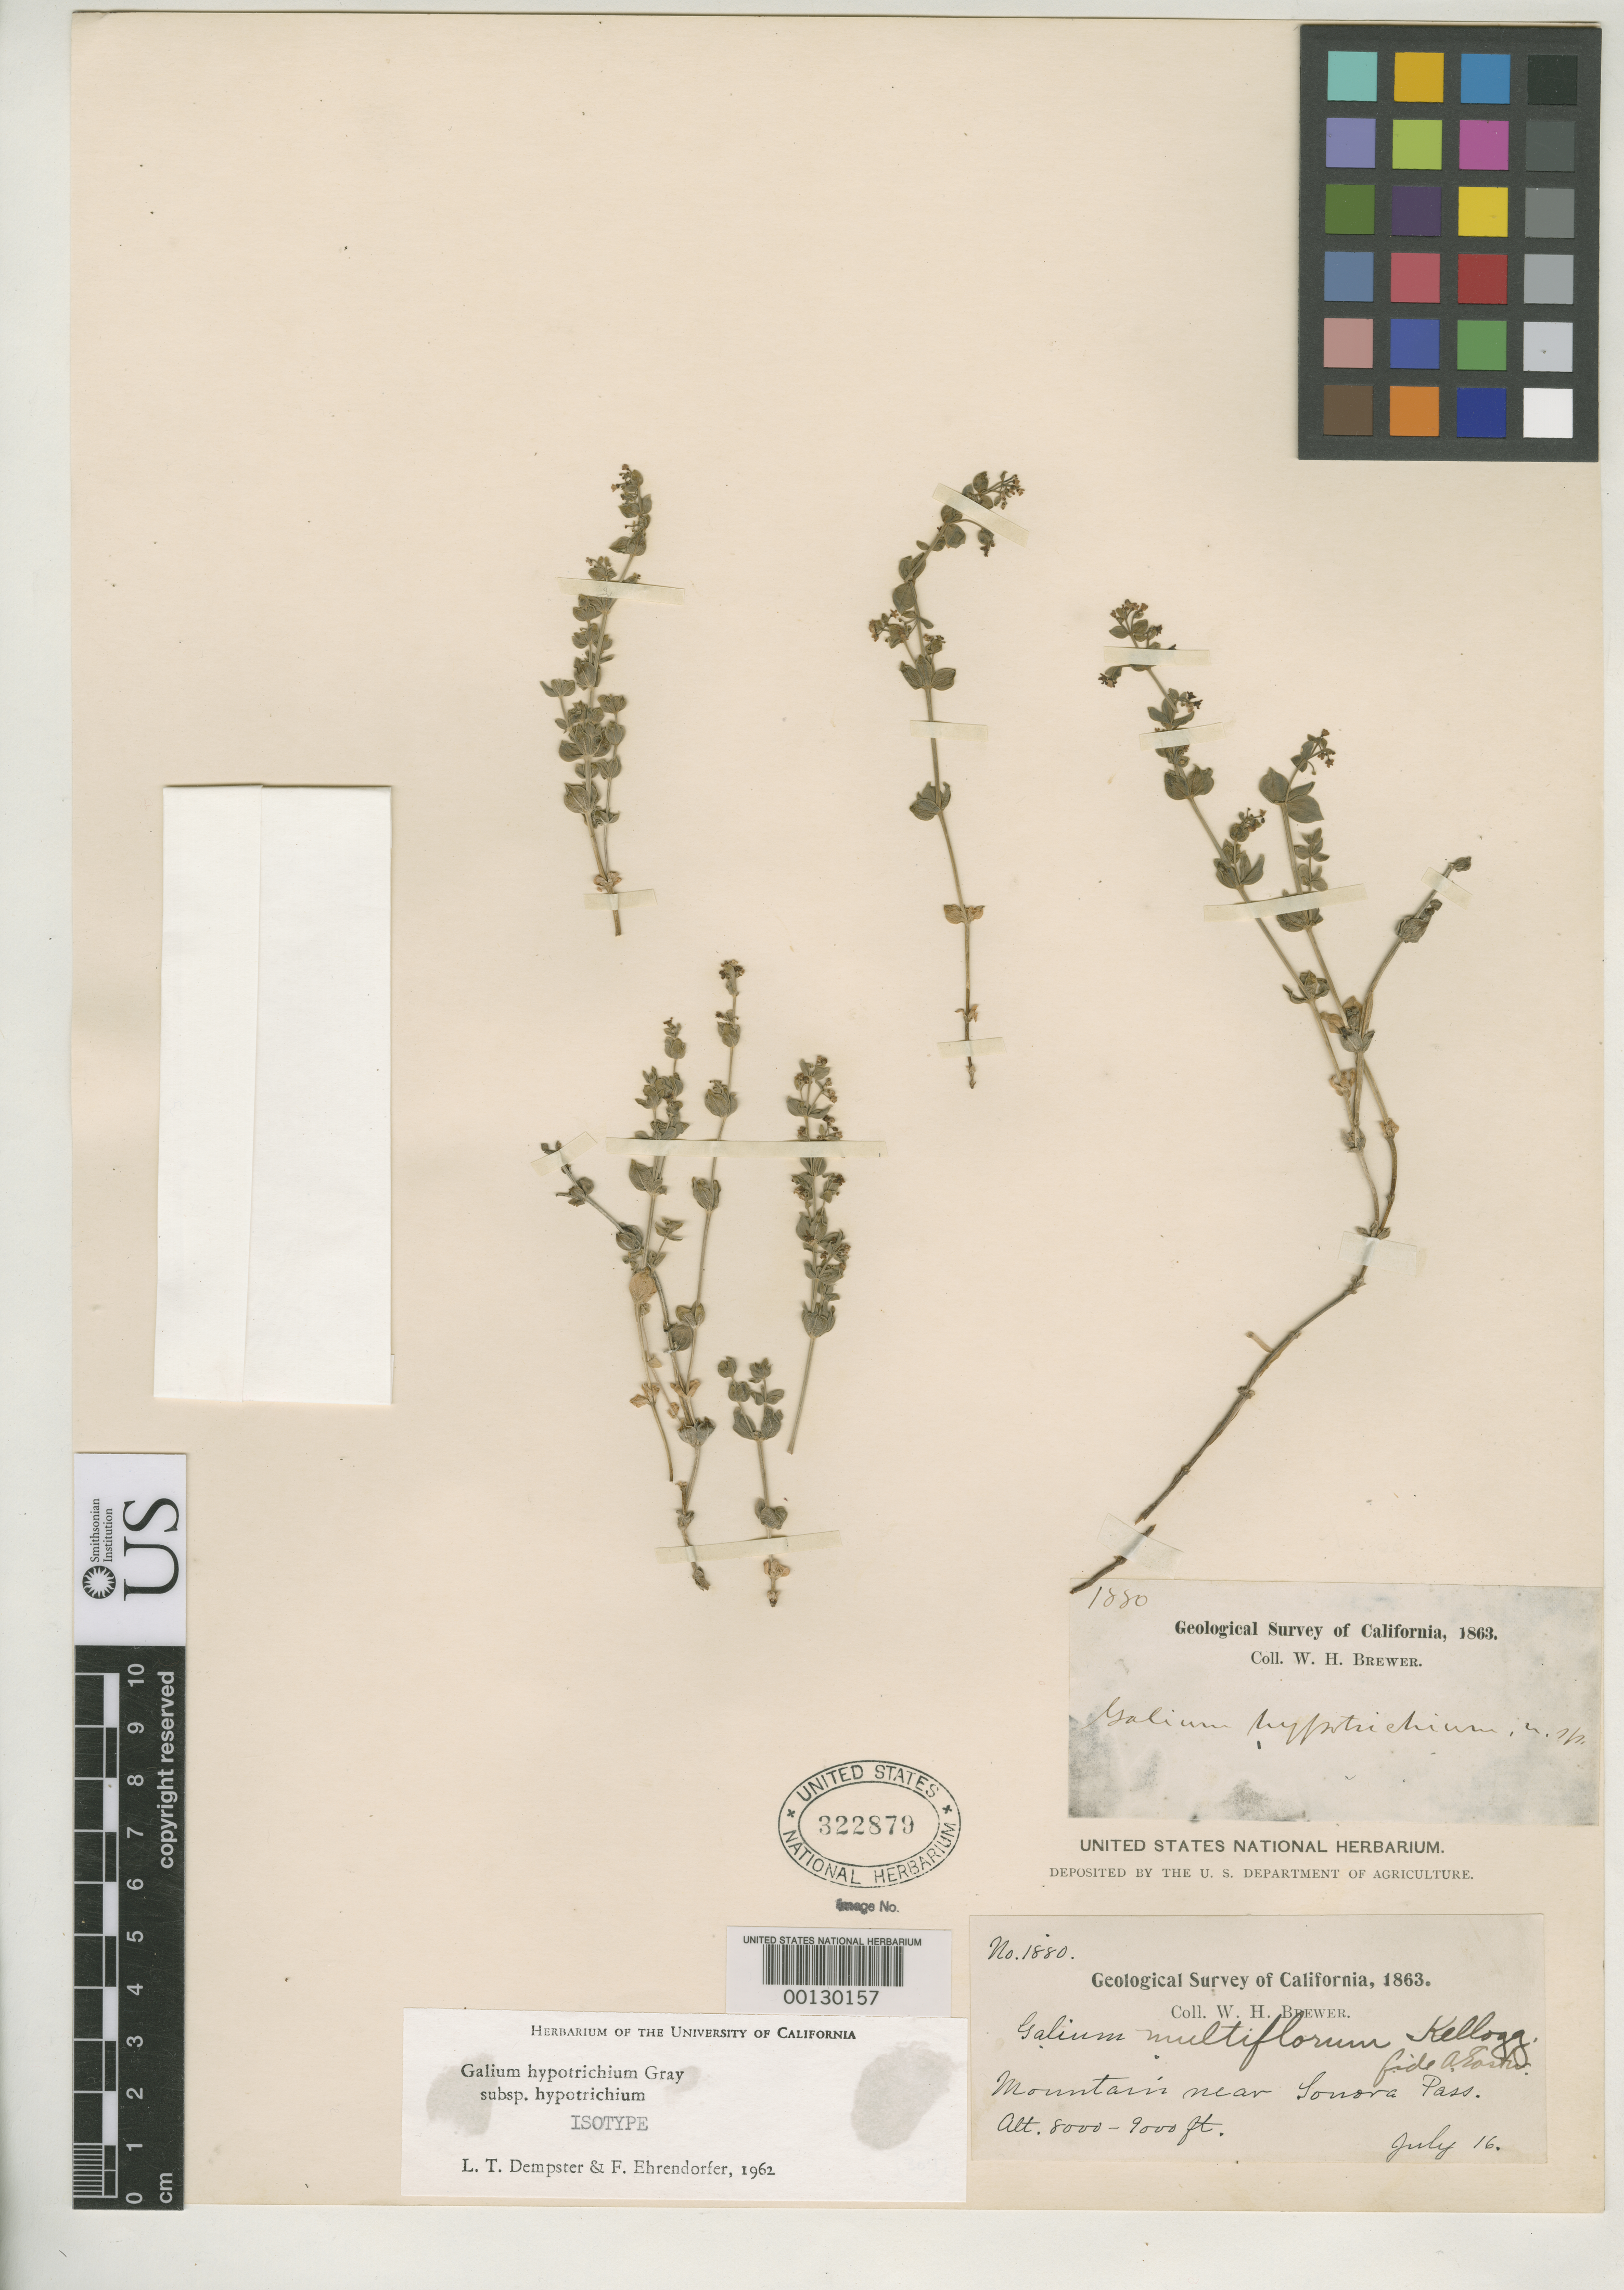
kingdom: Plantae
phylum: Tracheophyta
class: Magnoliopsida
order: Gentianales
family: Rubiaceae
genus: Galium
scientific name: Galium hypotrichium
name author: A. Gray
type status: Isotype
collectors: W. H. Brewer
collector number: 1880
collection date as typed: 16 Jul 1863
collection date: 1863-07-16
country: United States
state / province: California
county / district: Mono/Tuolumne/Alpine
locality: Sonora Pass.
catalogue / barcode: US 322879